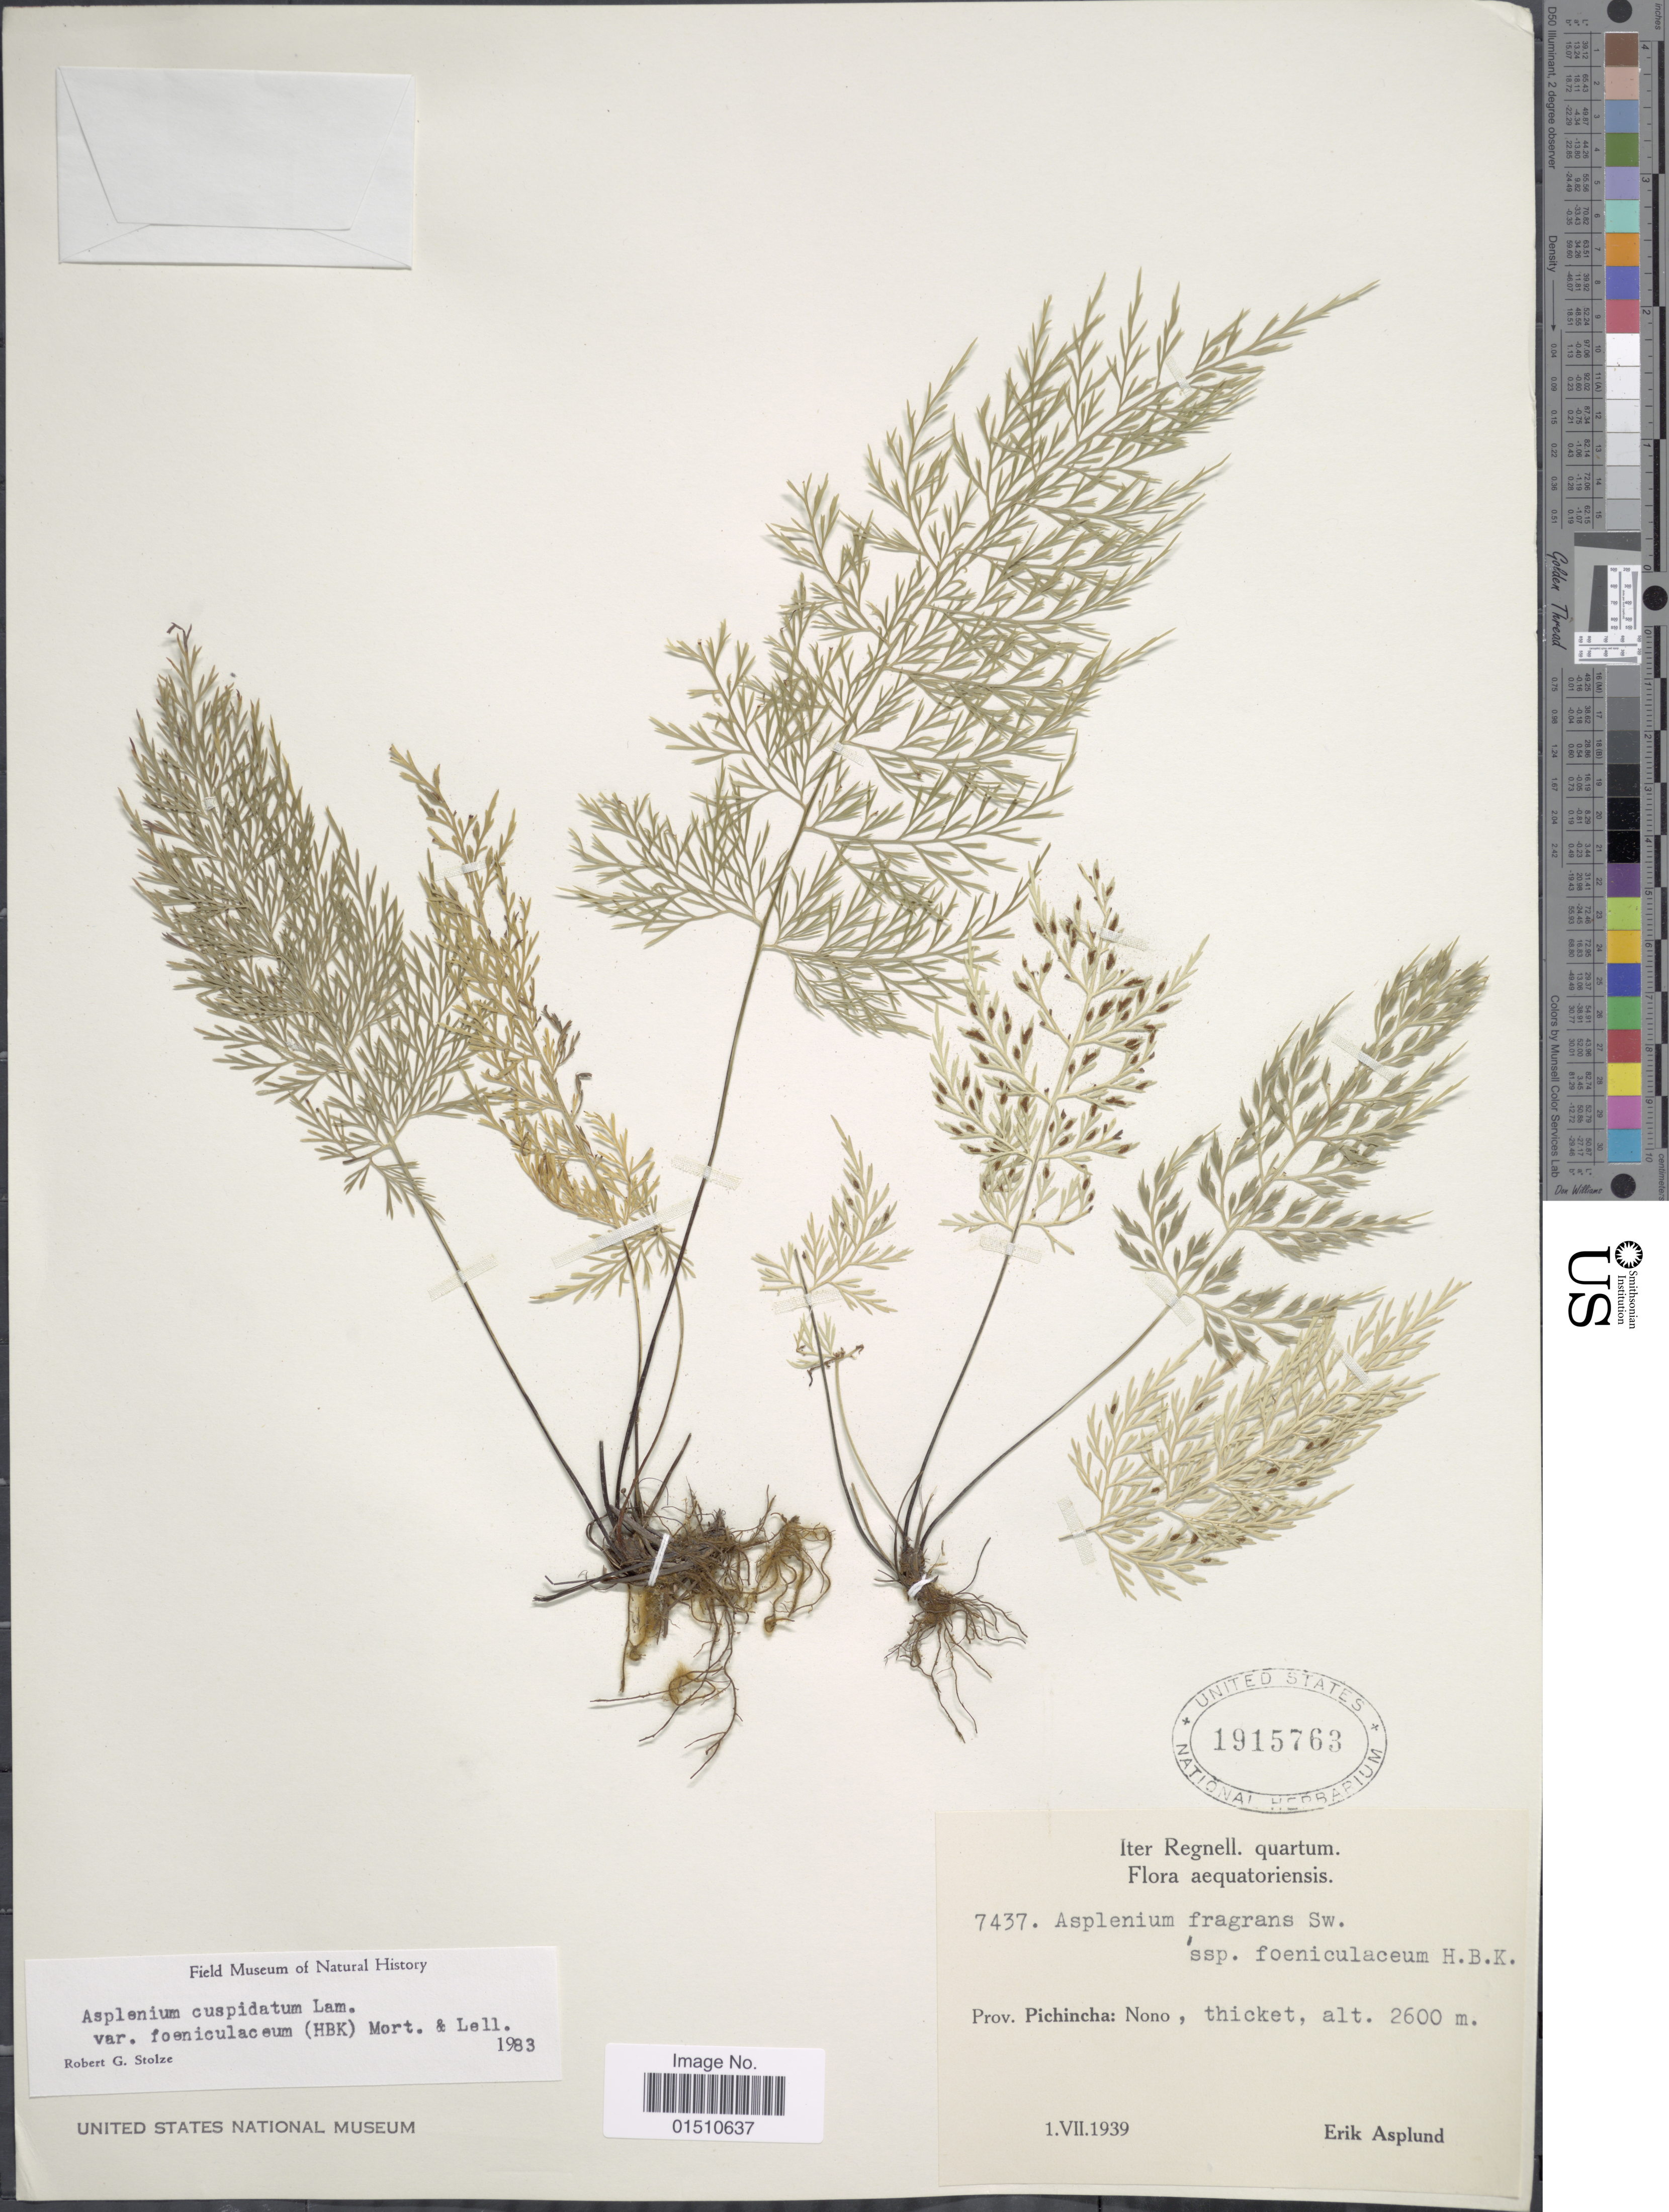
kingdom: Plantae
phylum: Tracheophyta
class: Polypodiopsida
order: Polypodiales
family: Aspleniaceae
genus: Asplenium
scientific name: Asplenium cuspidatum var. foeniculaceum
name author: (Kunth) C.V. Morton & Lellinger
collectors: E. Asplund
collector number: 7437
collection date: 1939-07-01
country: Ecuador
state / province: Pichincha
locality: Aequatoriensis, Prov. Pichincha: Nono.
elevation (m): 2600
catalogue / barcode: US 1915763